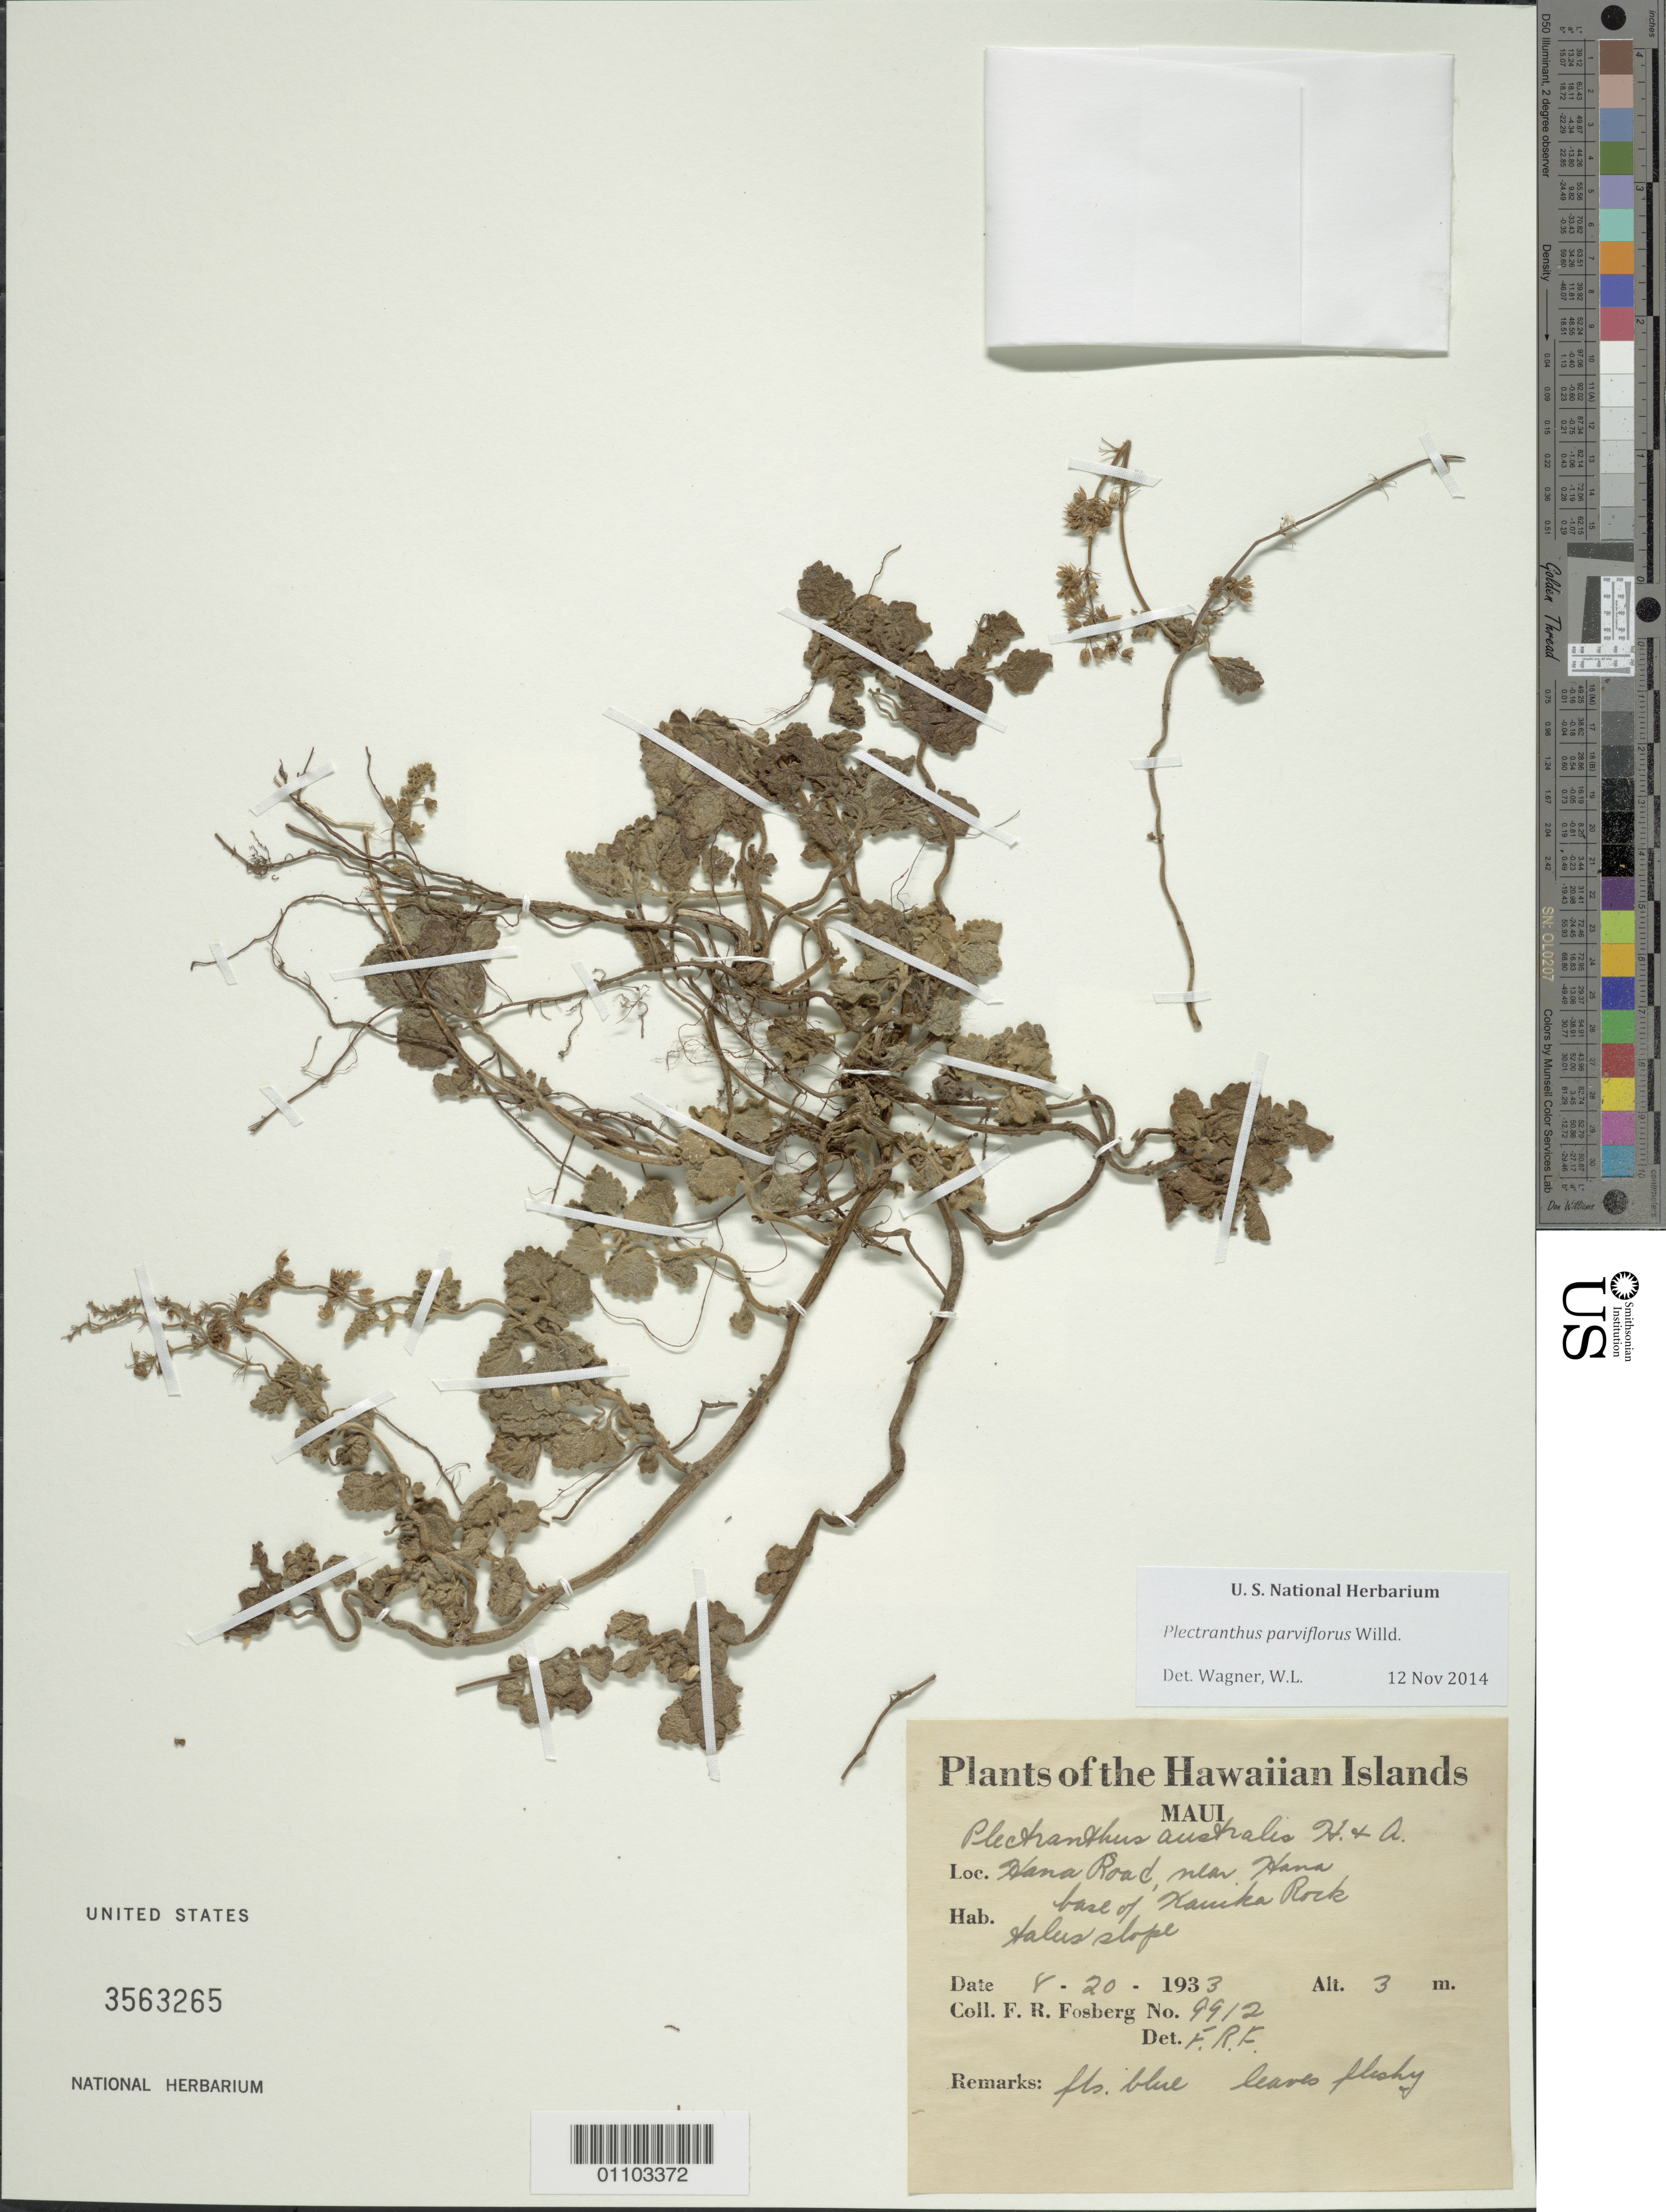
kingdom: Plantae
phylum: Tracheophyta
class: Magnoliopsida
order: Lamiales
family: Lamiaceae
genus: Coleus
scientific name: Coleus australis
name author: (Br.) A.J. Paton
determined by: Wagner, W. L., (BOT), Smithsonian Institution - National Museum of Natural History (UNITED STATES)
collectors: F. R. Fosberg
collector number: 9912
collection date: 1933-08-20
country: United States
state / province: Hawaii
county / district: Maui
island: Maui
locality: Hana Road, near Hana base of Kanica rock, Aalus slope.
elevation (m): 3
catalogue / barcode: US 3563265